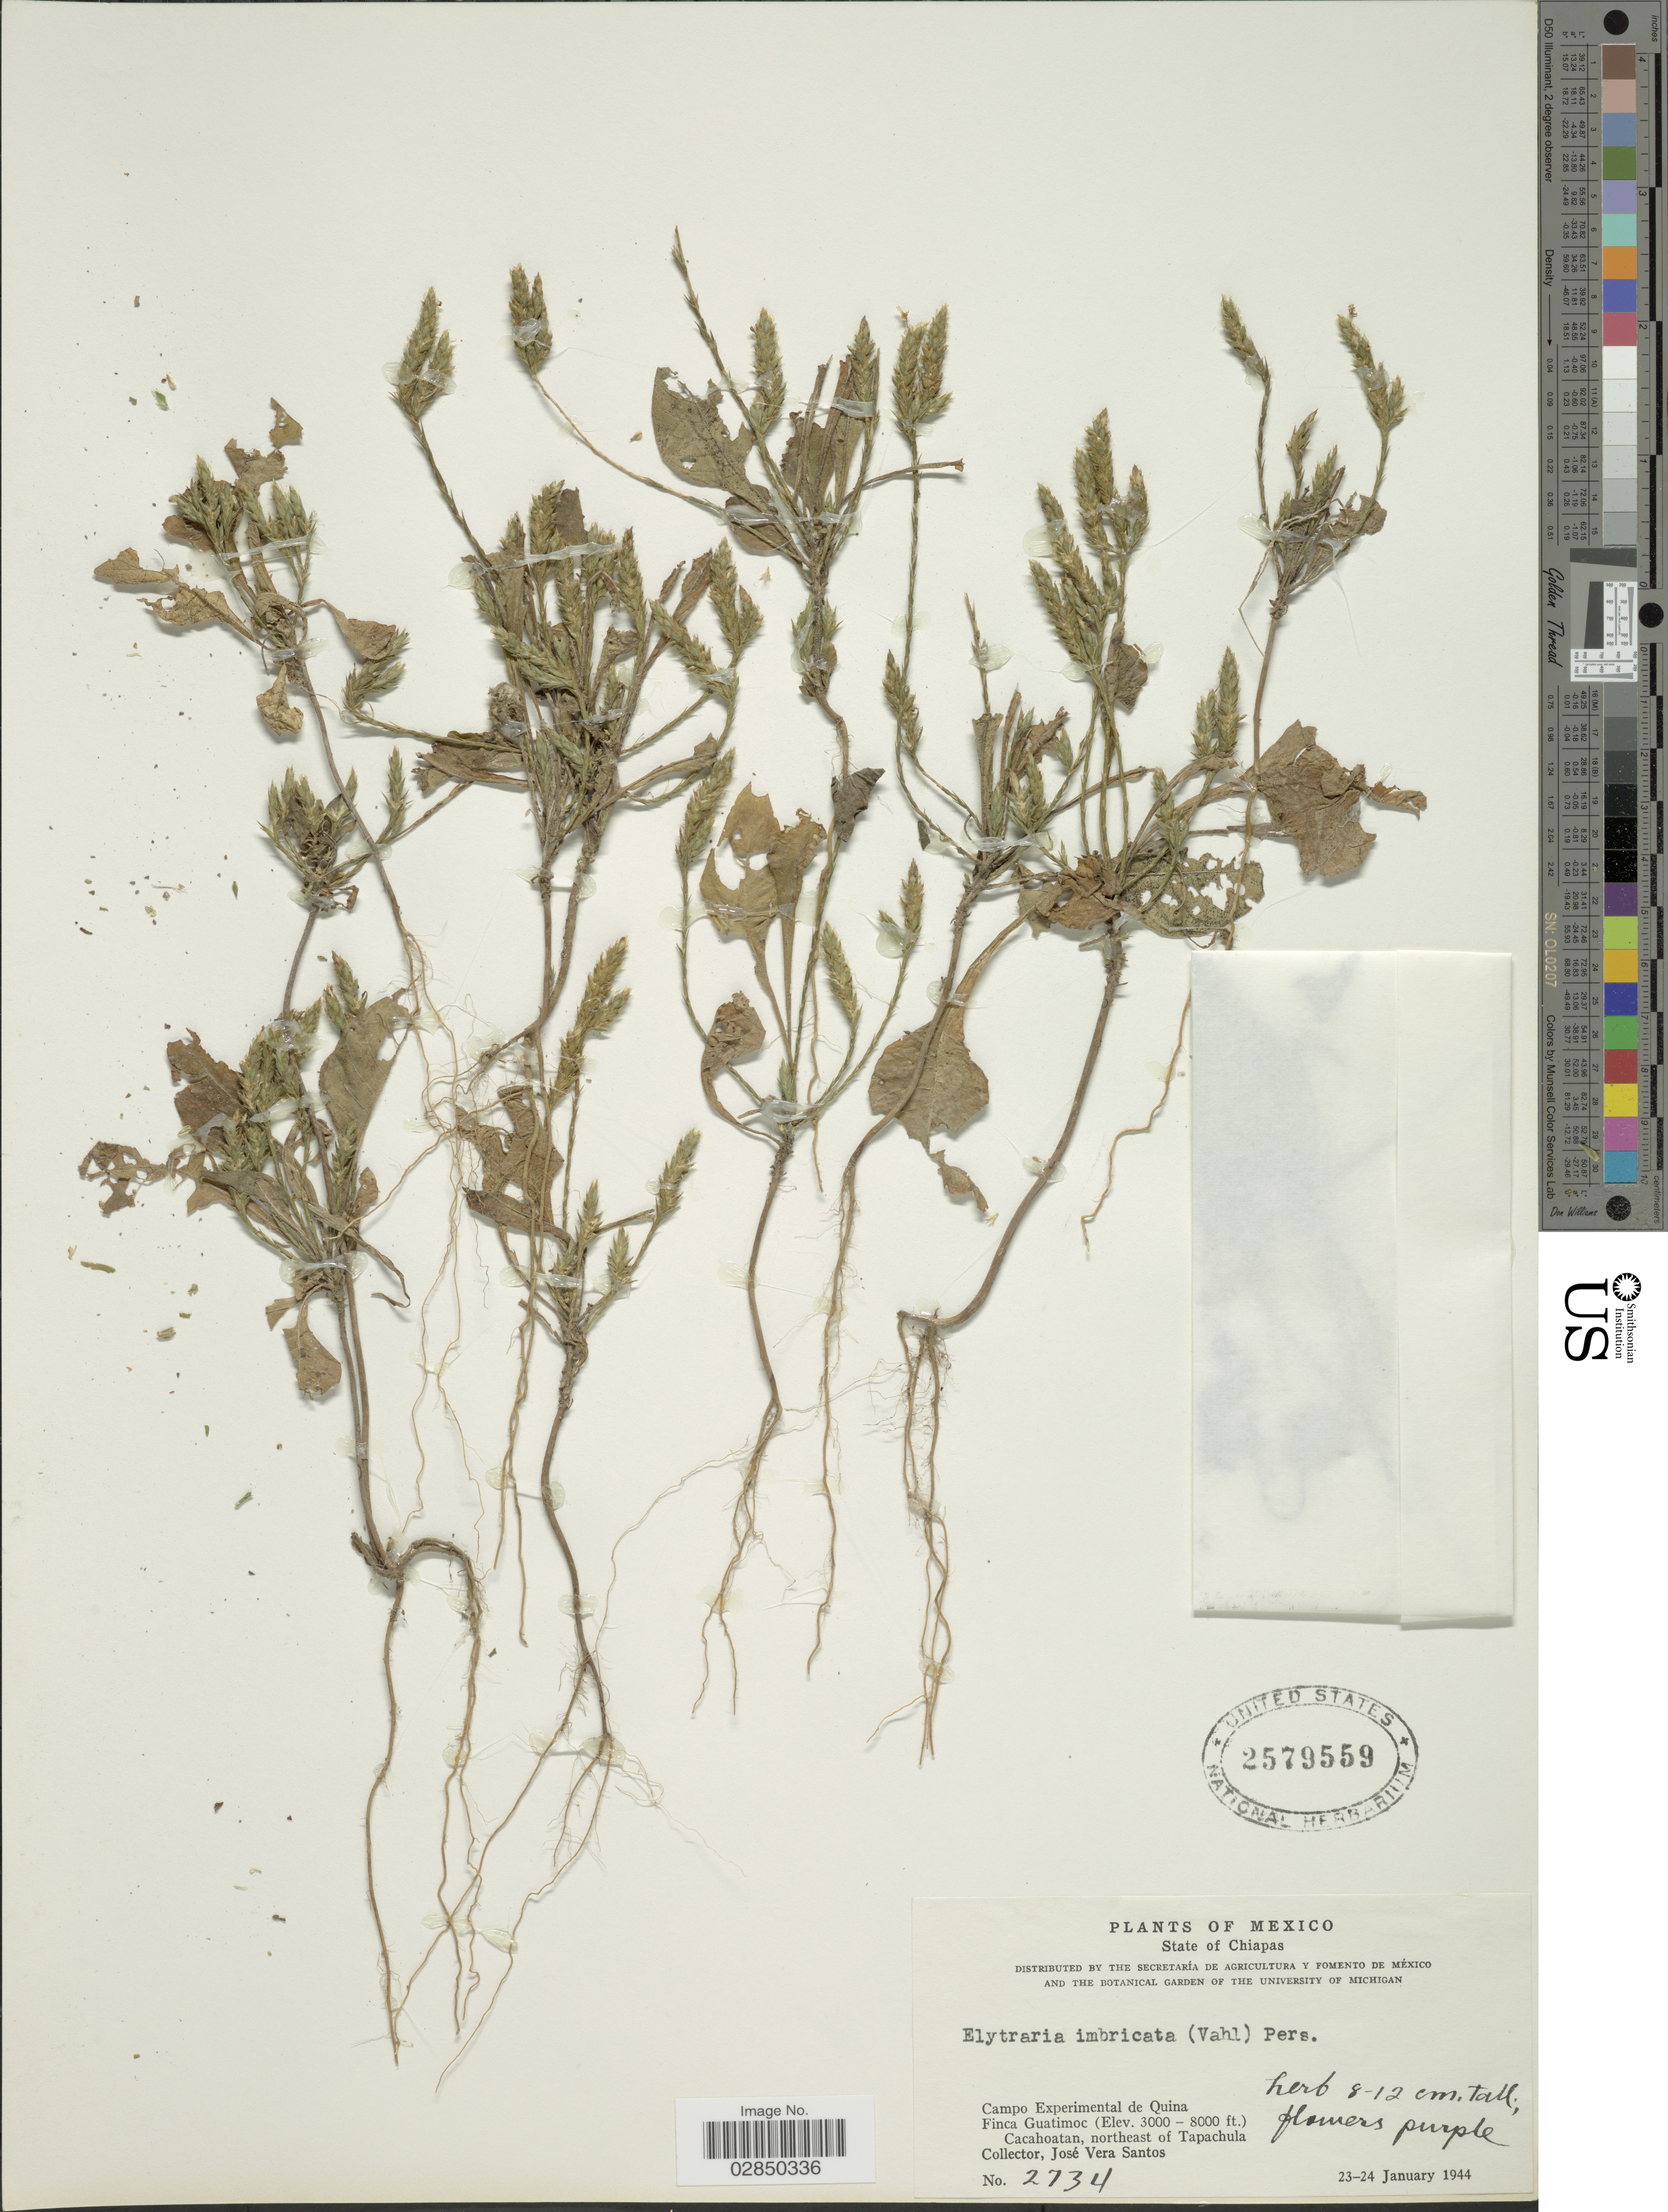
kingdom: Plantae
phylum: Tracheophyta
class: Magnoliopsida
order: Lamiales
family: Acanthaceae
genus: Elytraria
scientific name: Elytraria imbricata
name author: (Vahl) Pers.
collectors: J. Santos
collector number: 2734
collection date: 1944-01-23/1944-01-24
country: Mexico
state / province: Chiapas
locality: Campo Experimental de Quina. Finca Guatimoc. Cacahoatan, northeast of Tapachula.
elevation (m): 914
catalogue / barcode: US 2579559